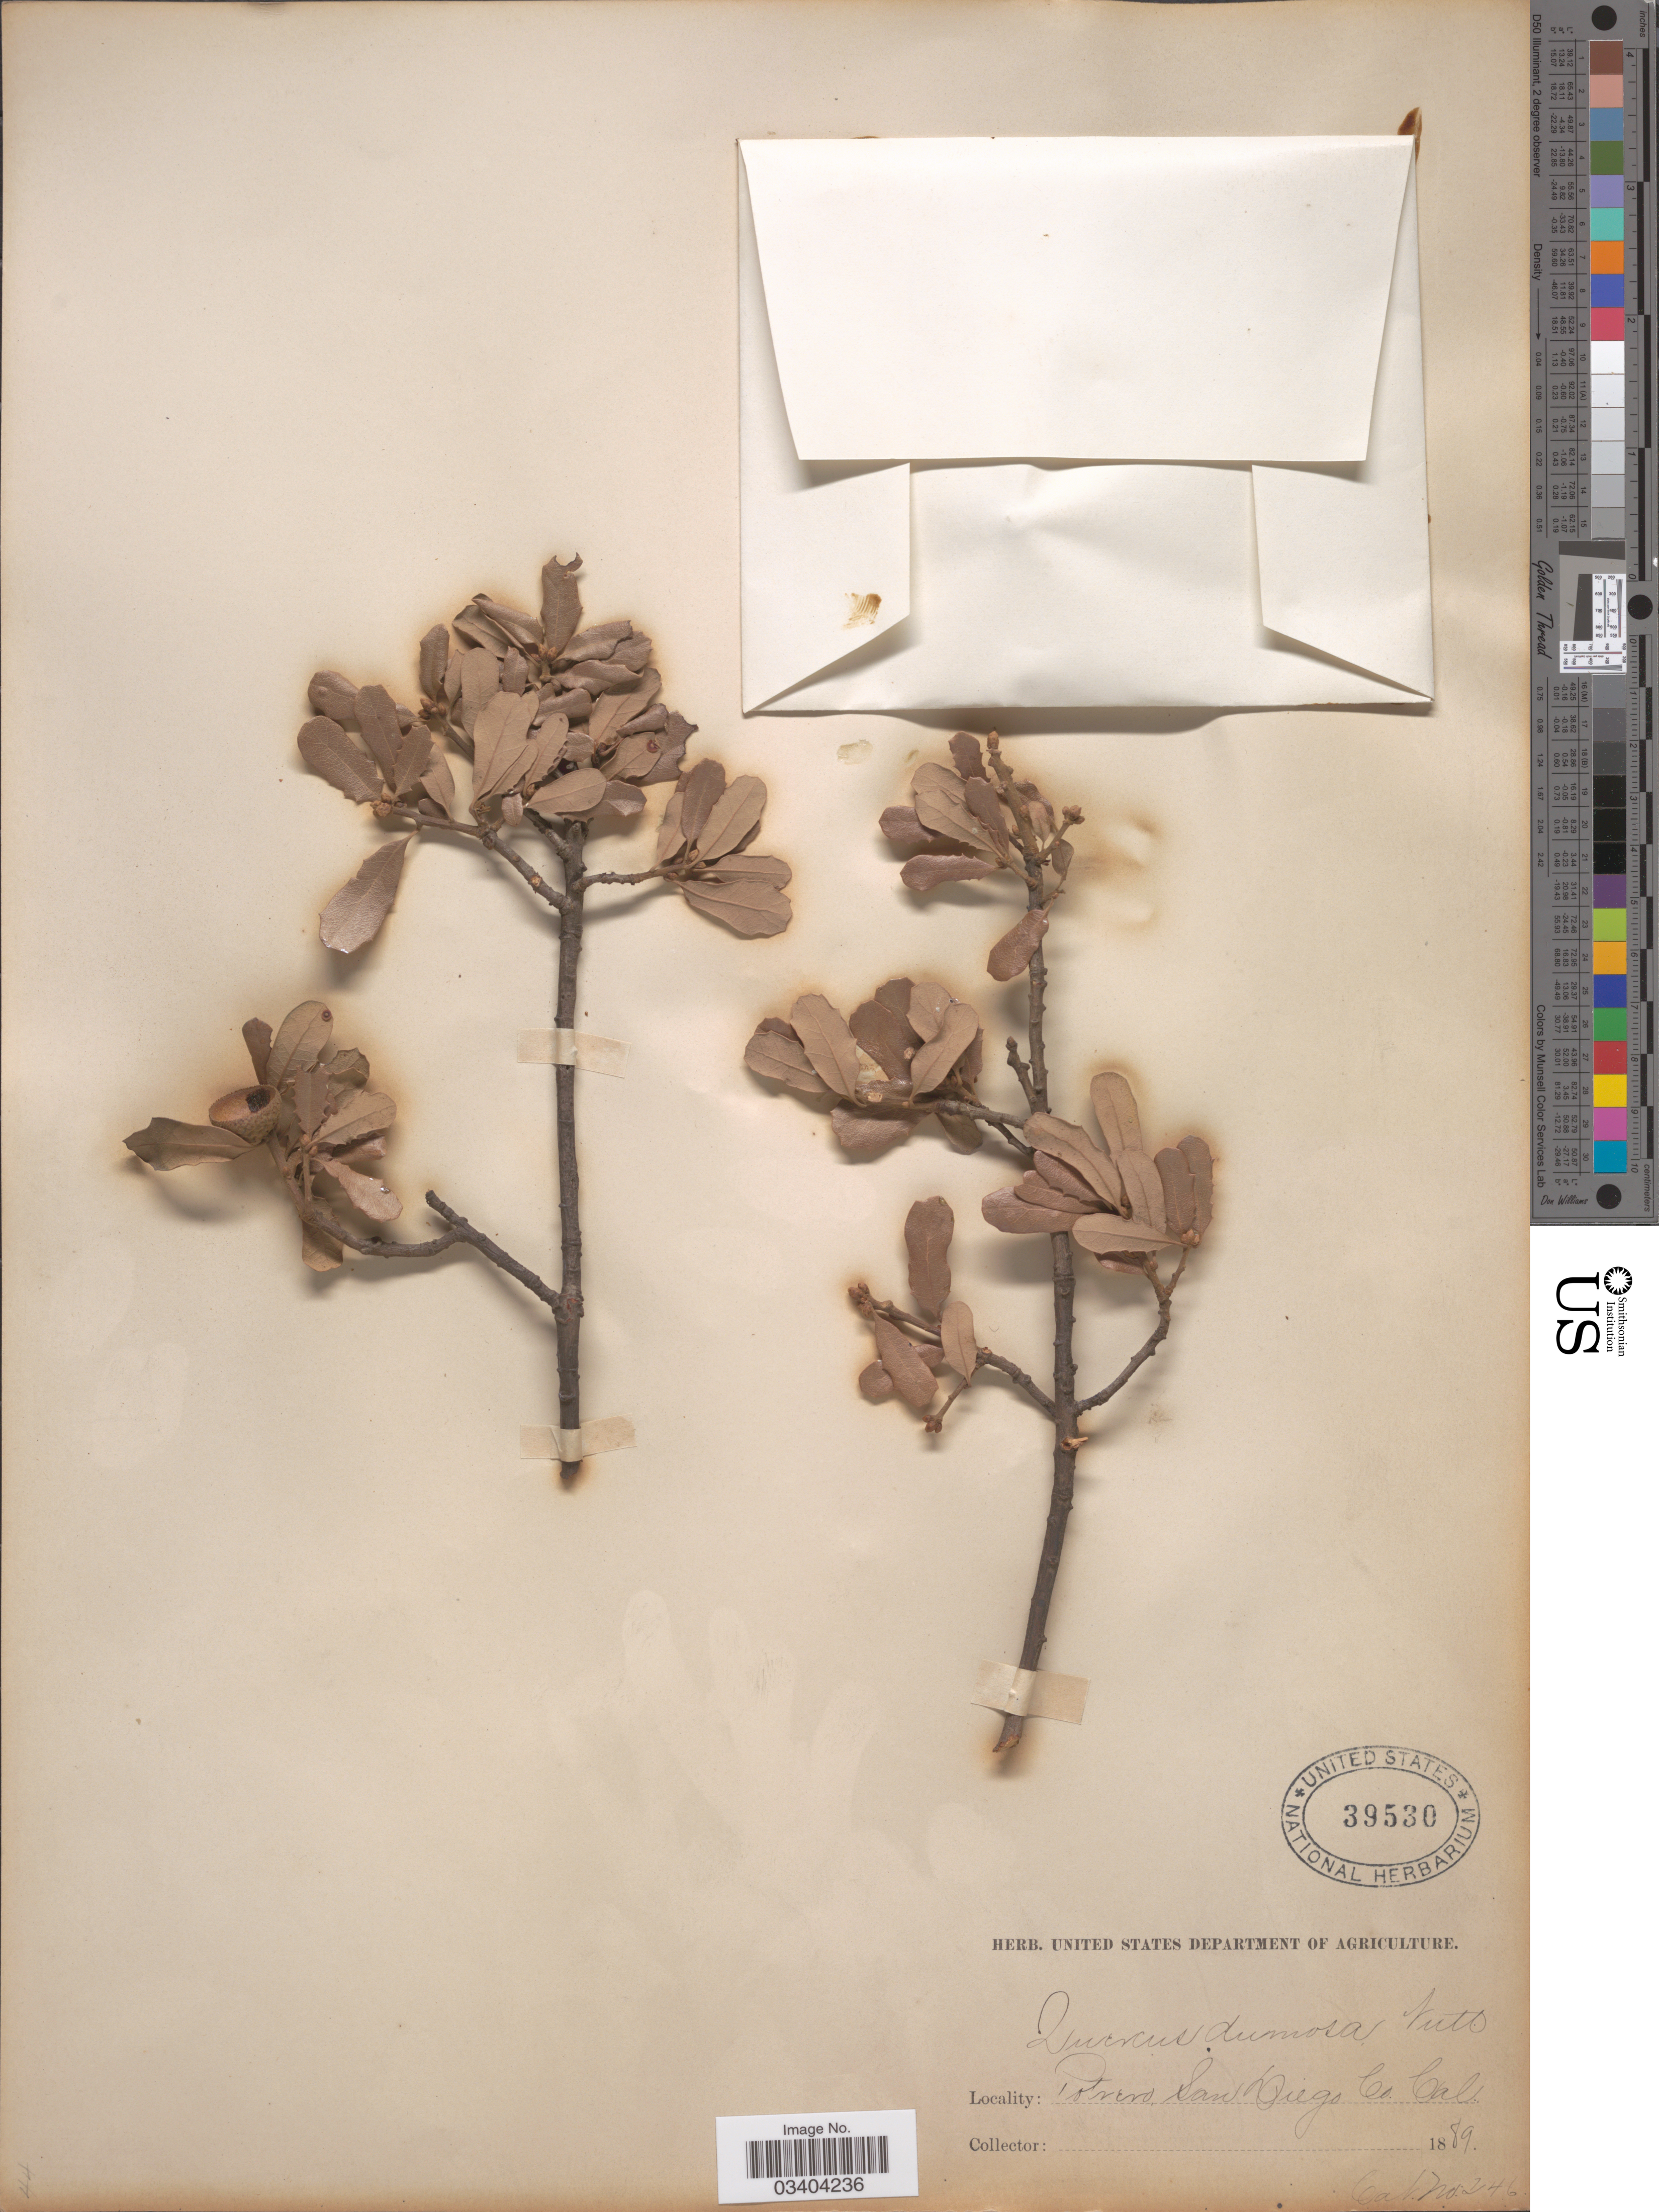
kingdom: Plantae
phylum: Tracheophyta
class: Magnoliopsida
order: Fagales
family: Fagaceae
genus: Quercus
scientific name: Quercus dumosa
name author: Nutt.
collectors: Facchini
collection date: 1889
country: United States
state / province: California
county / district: San Diego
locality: Potrero San Diego Co.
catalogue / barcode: US 39530